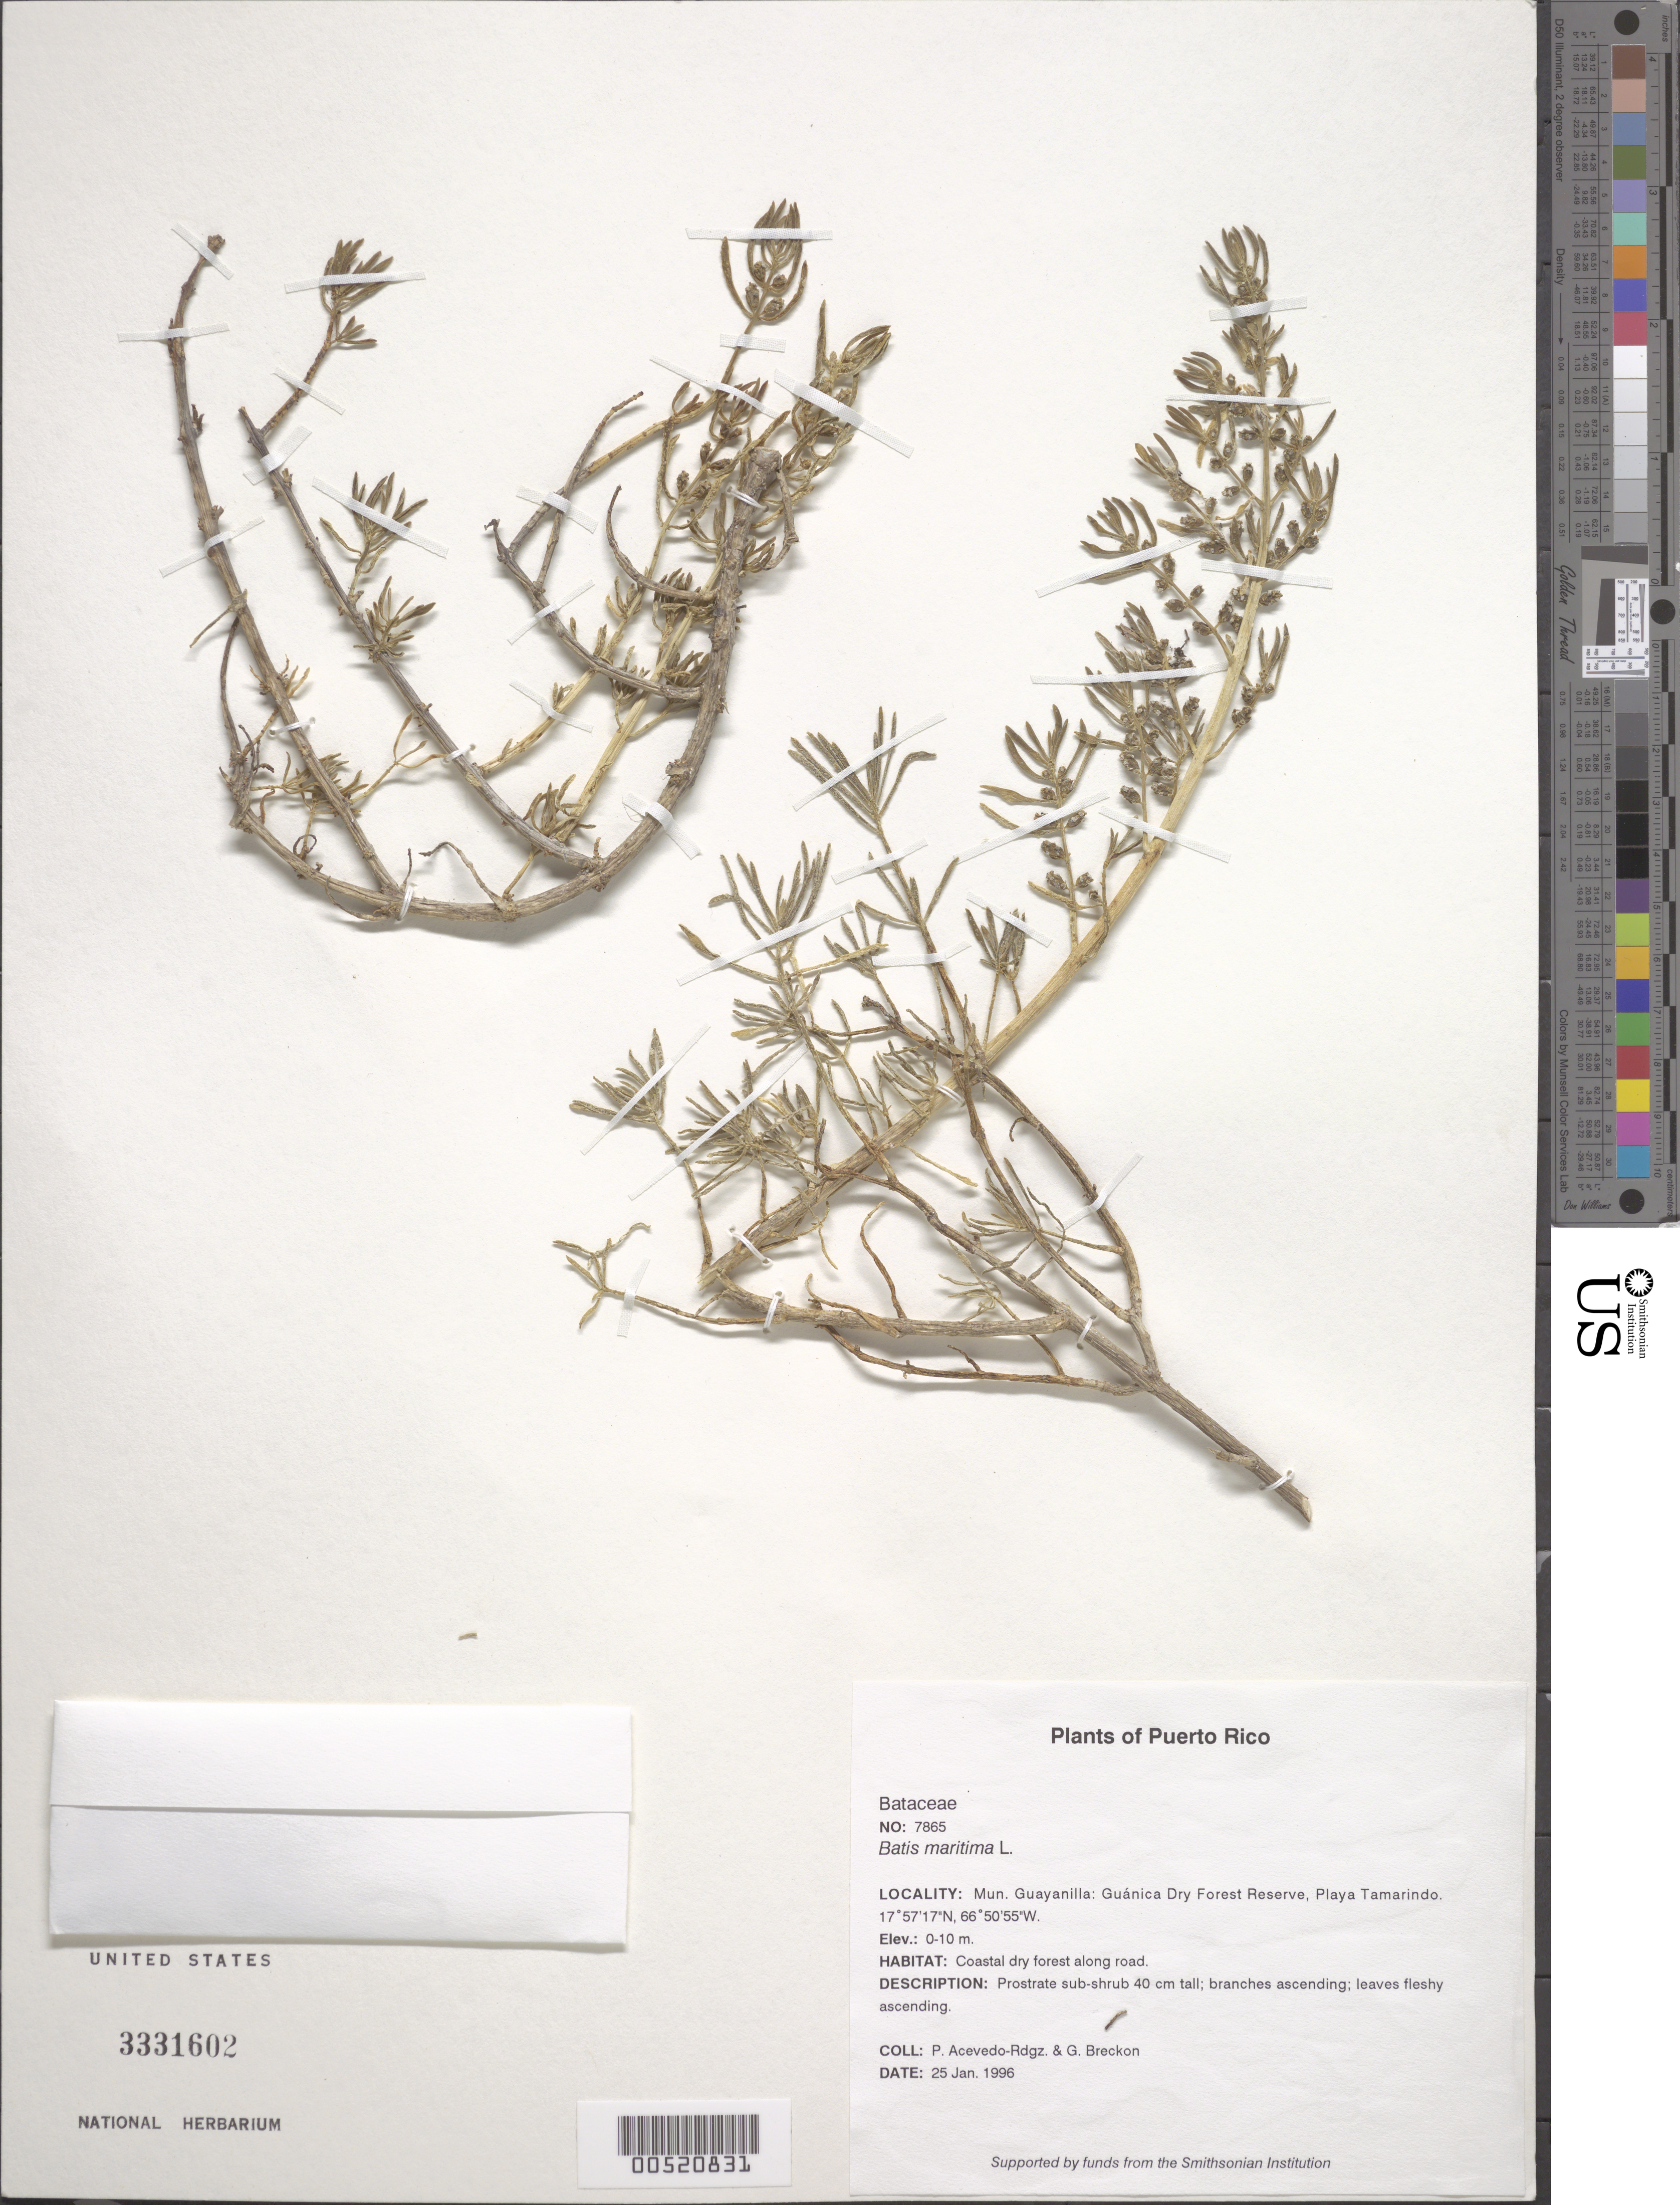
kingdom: Plantae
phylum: Tracheophyta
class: Magnoliopsida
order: Brassicales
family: Bataceae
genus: Batis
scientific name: Batis maritima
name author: L.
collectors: P. Acevedo-Rodr. & G. J. Breckon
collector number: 7865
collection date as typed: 25 Jan 1996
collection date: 1996-01-25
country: Puerto Rico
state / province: Guánica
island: Puerto Rico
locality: Guánica; Guánica Forest Reserve.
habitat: Coastal dry forest along road.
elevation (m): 0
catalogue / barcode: US 3331602